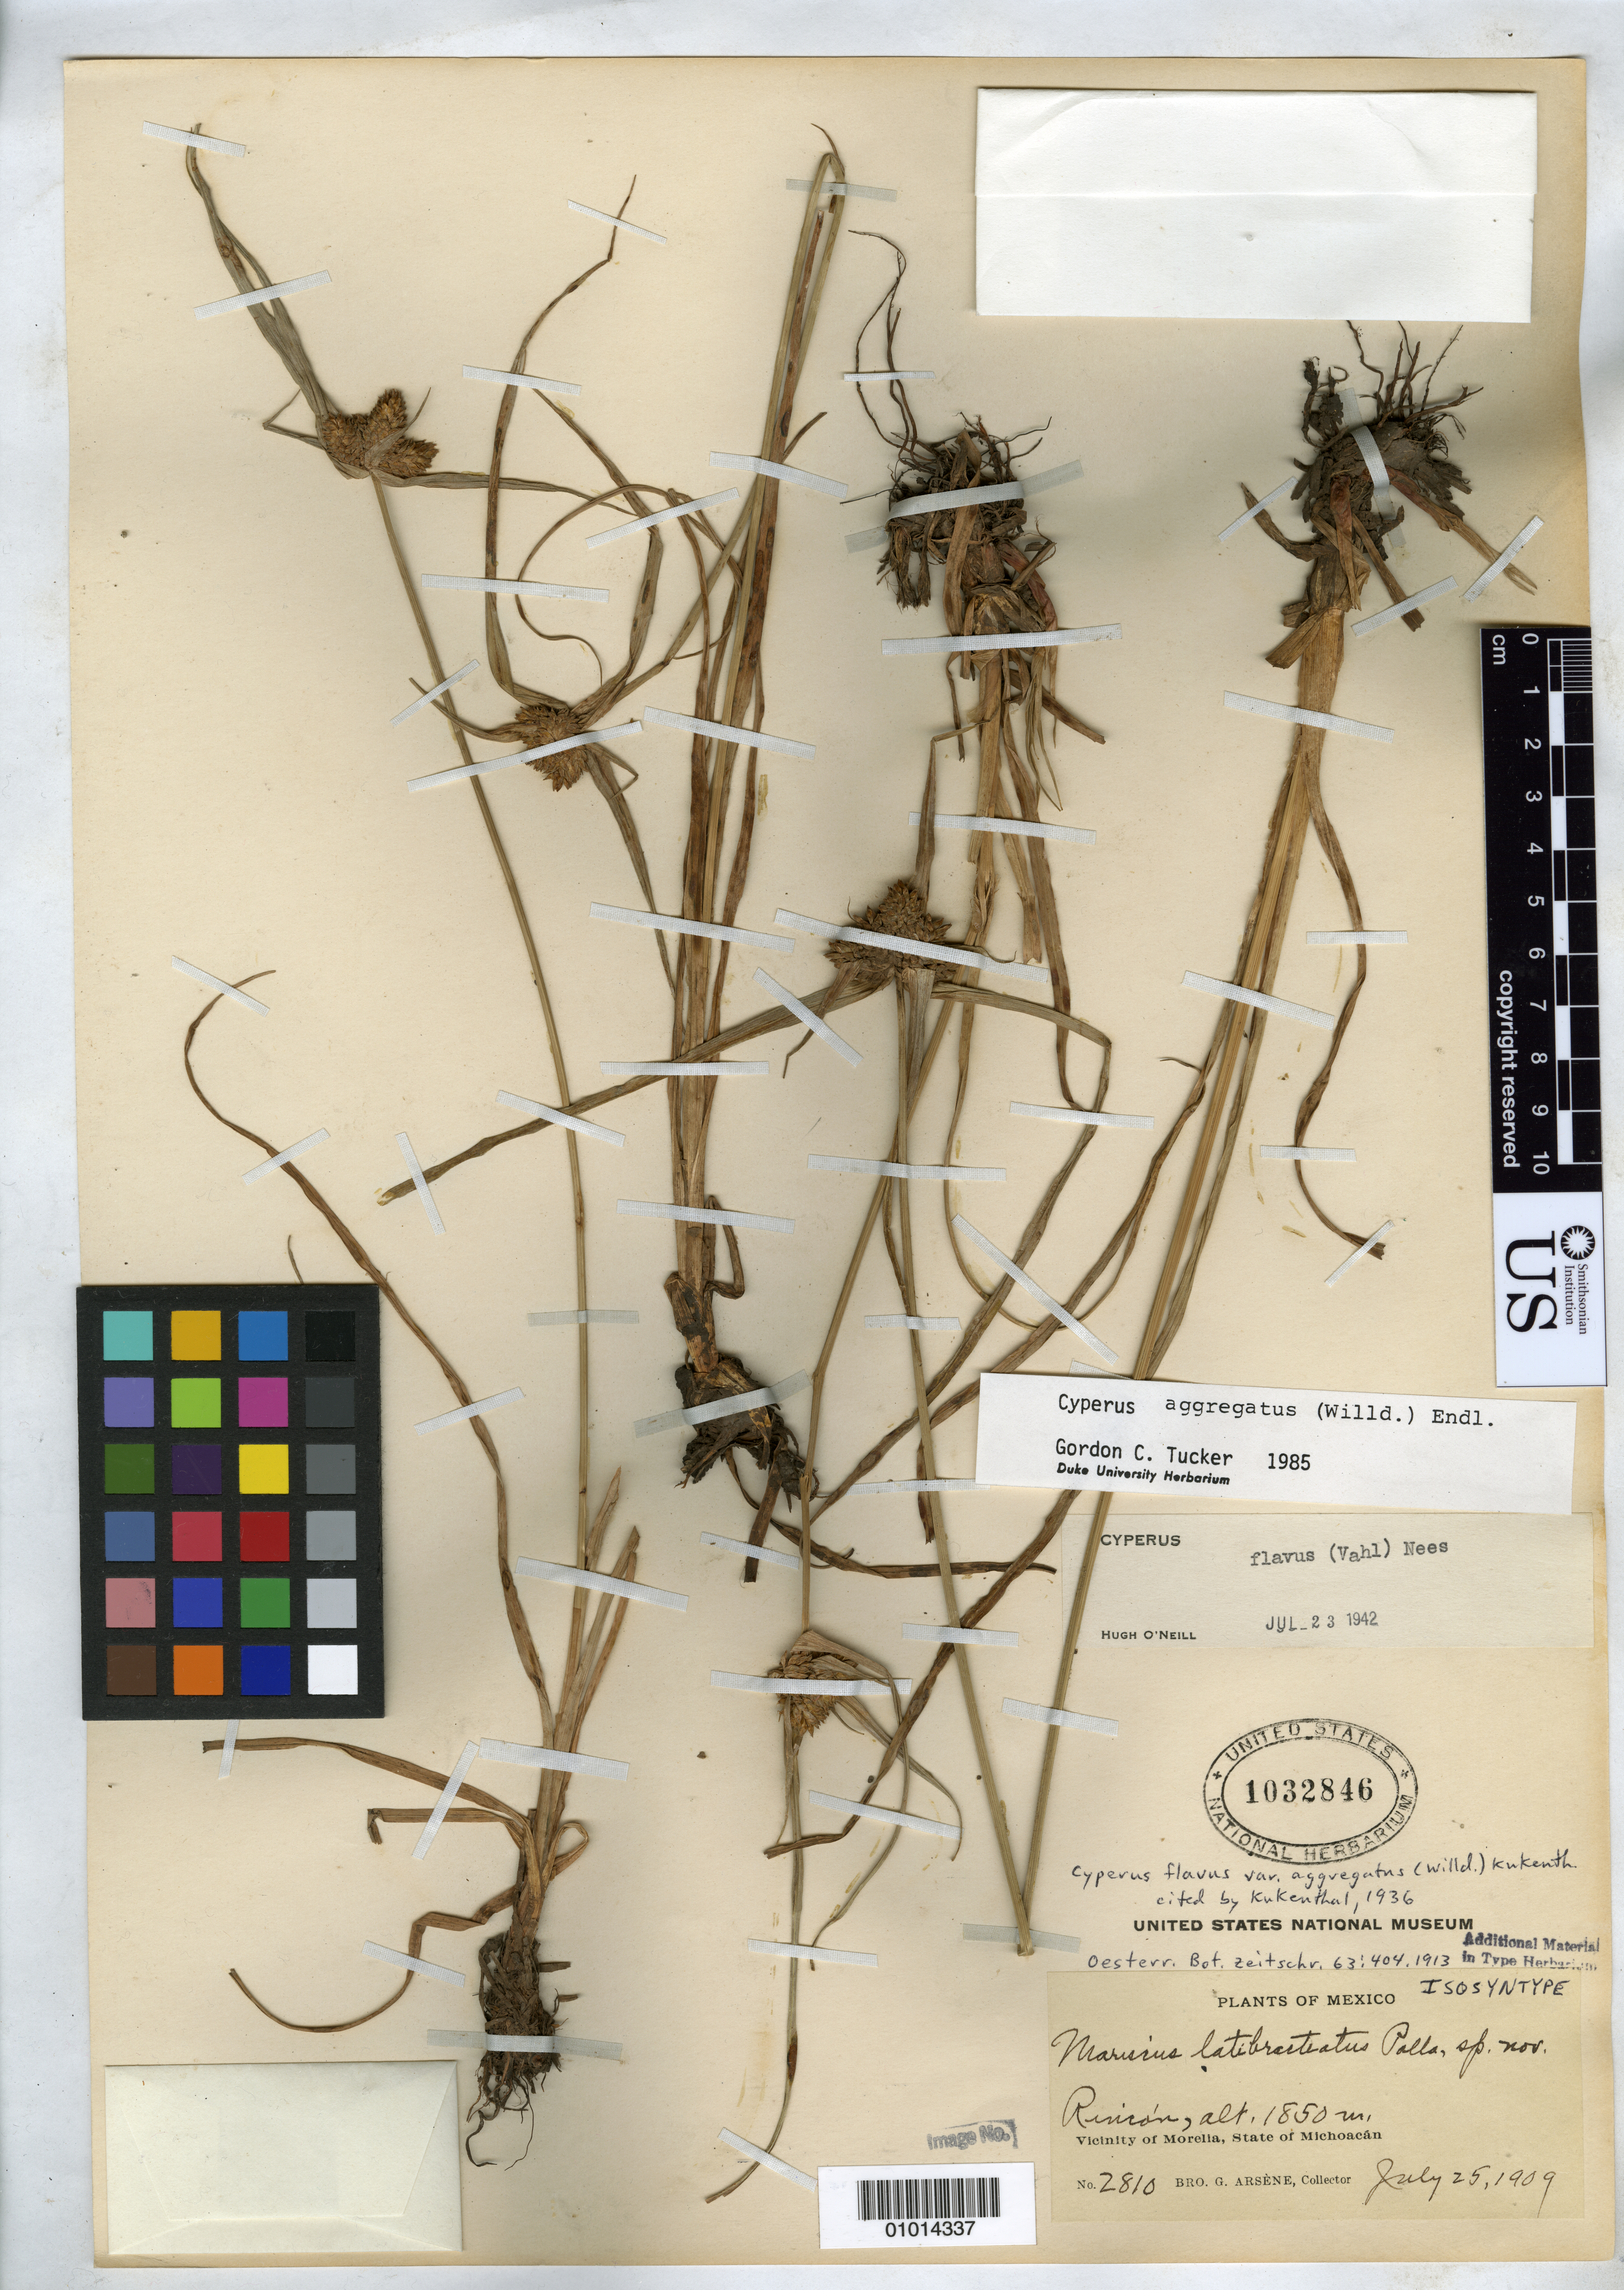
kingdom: Plantae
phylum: Tracheophyta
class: Liliopsida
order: Poales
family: Cyperaceae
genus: Mariscus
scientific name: Mariscus latibracteatus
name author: Palla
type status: Isosyntype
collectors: Bro. G. Arsène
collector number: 2810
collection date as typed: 25 Jul 1909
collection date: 1909-07-25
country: Mexico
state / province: Michoacán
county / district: Morelia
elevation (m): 1850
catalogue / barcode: US 1032846